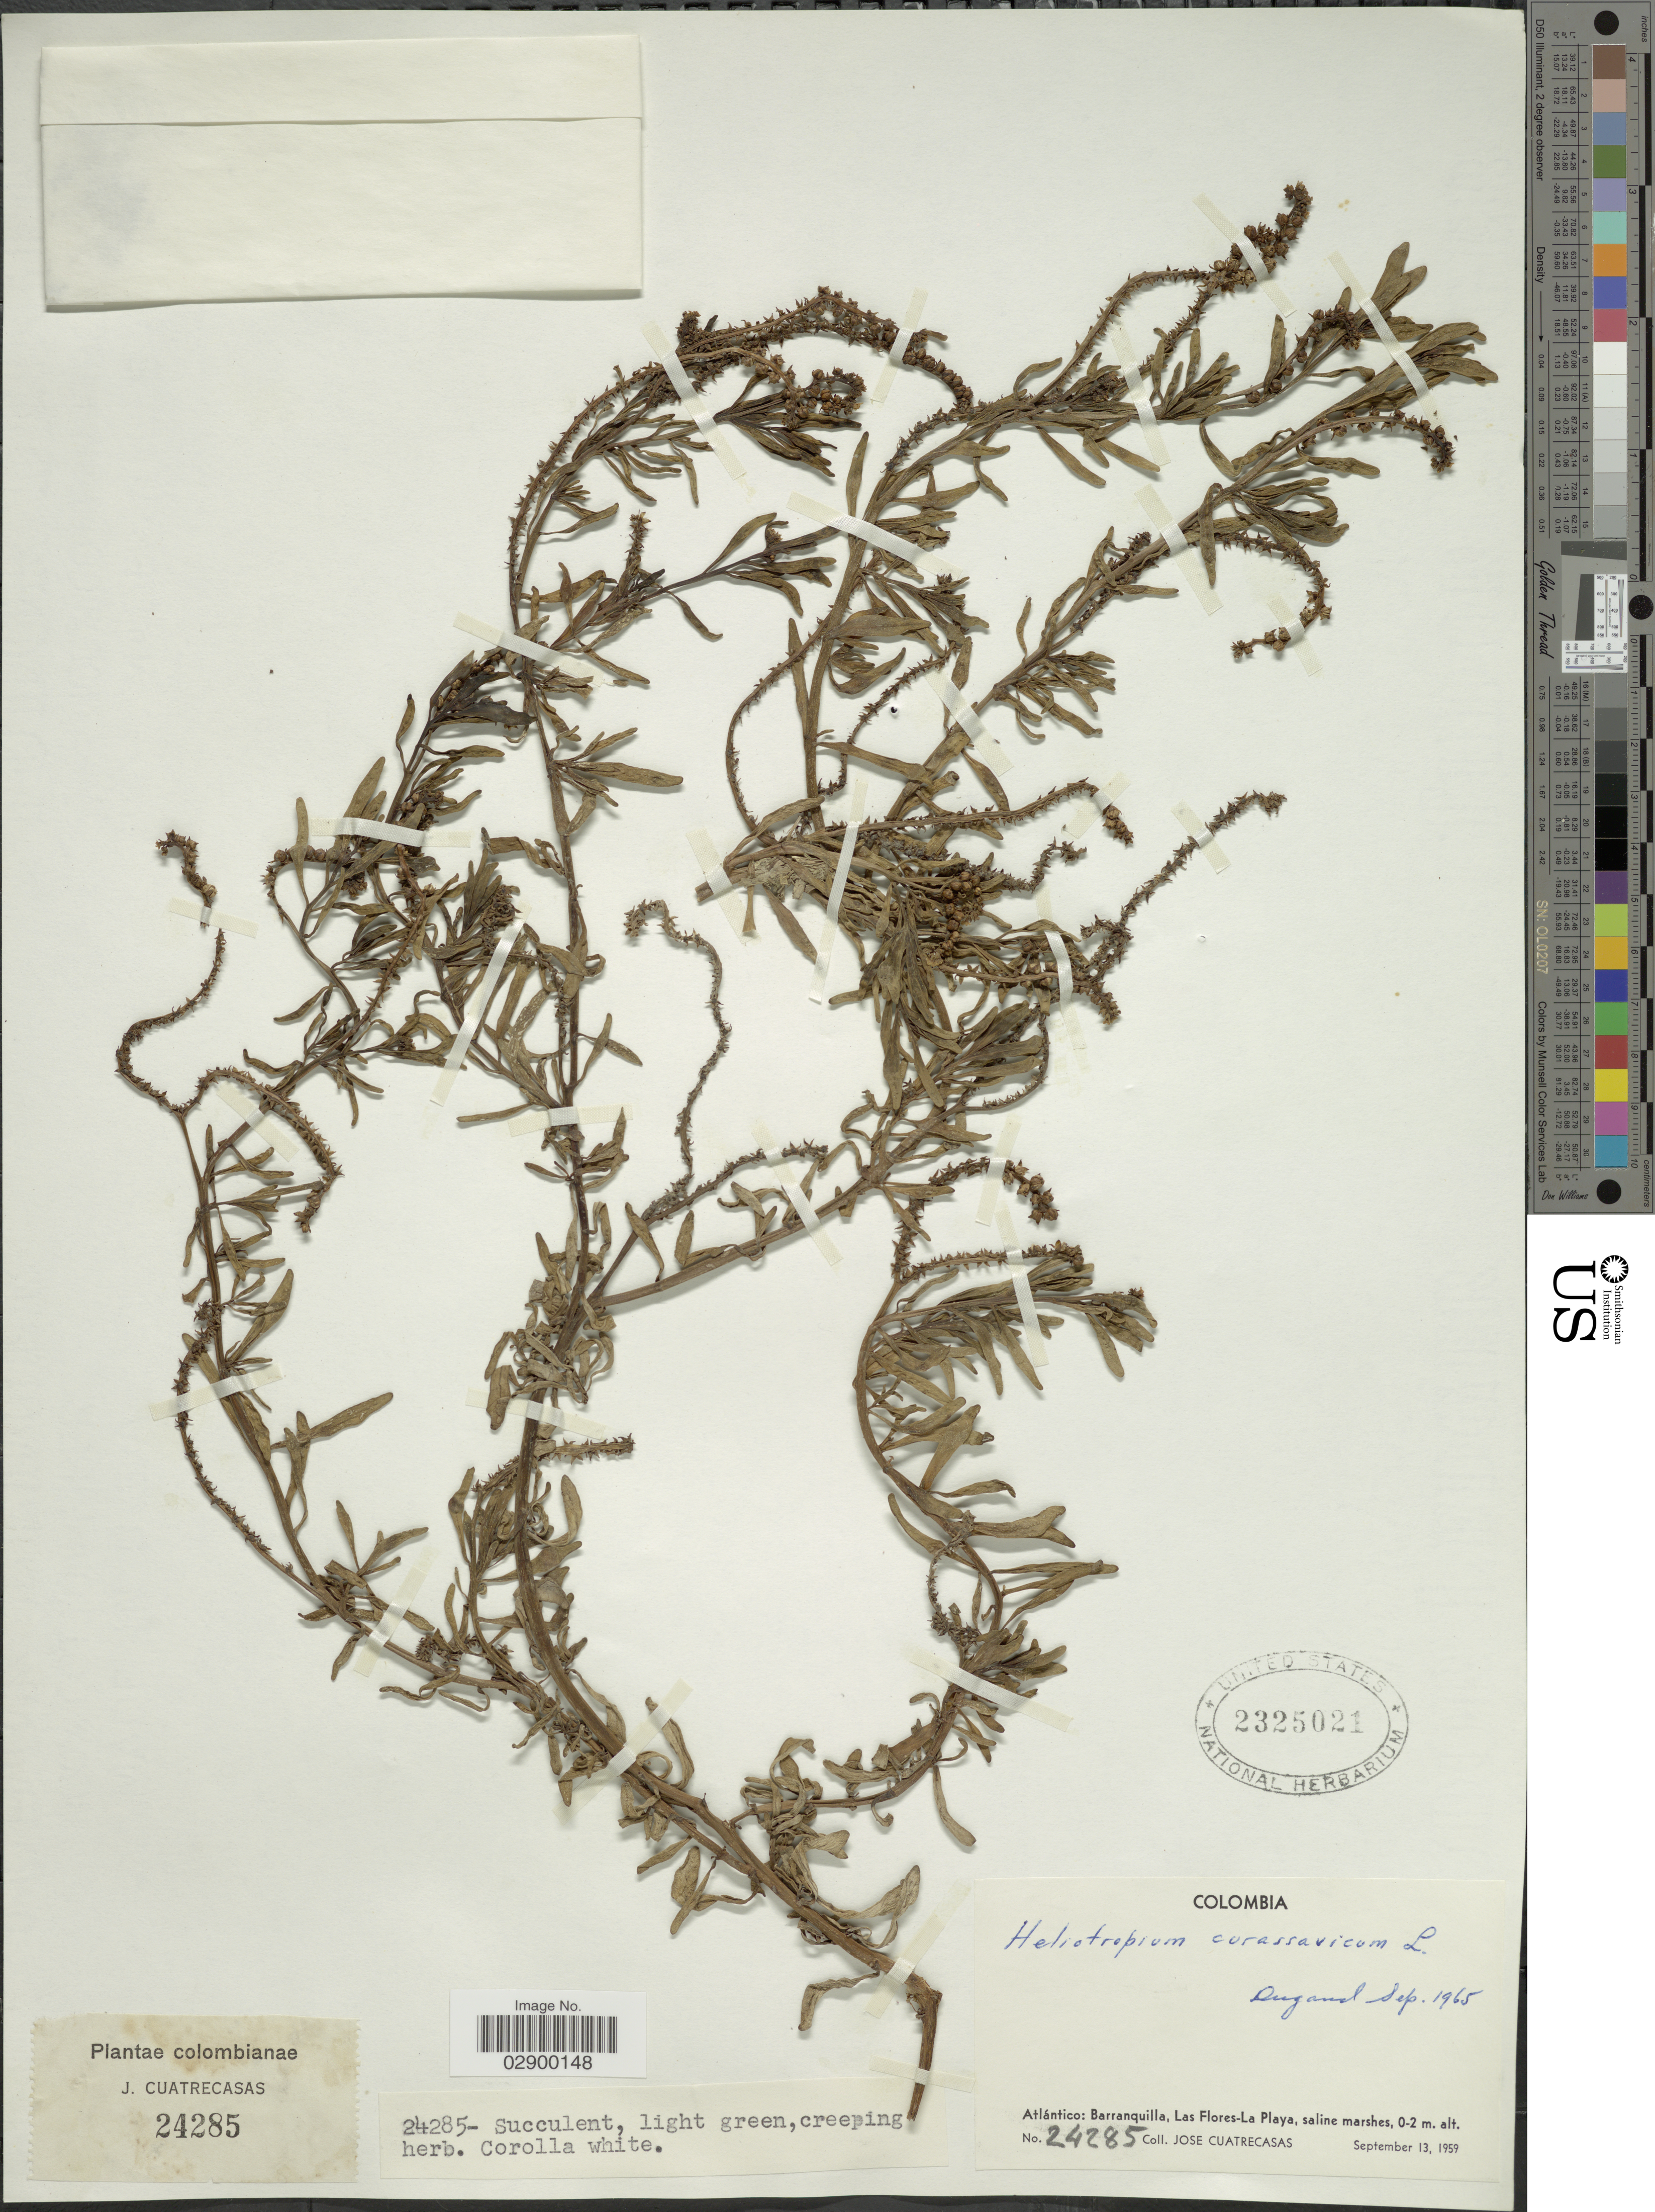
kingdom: Plantae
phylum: Tracheophyta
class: Magnoliopsida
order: Boraginales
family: Heliotropiaceae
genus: Heliotropium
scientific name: Heliotropium curassavicum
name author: L.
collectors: J. Cuatrecasas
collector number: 24285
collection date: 1959-09-13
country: Colombia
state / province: Atlántico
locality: Barranquilla, Las Flores-La Playa, saline marshes.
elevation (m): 0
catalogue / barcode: US 2325021